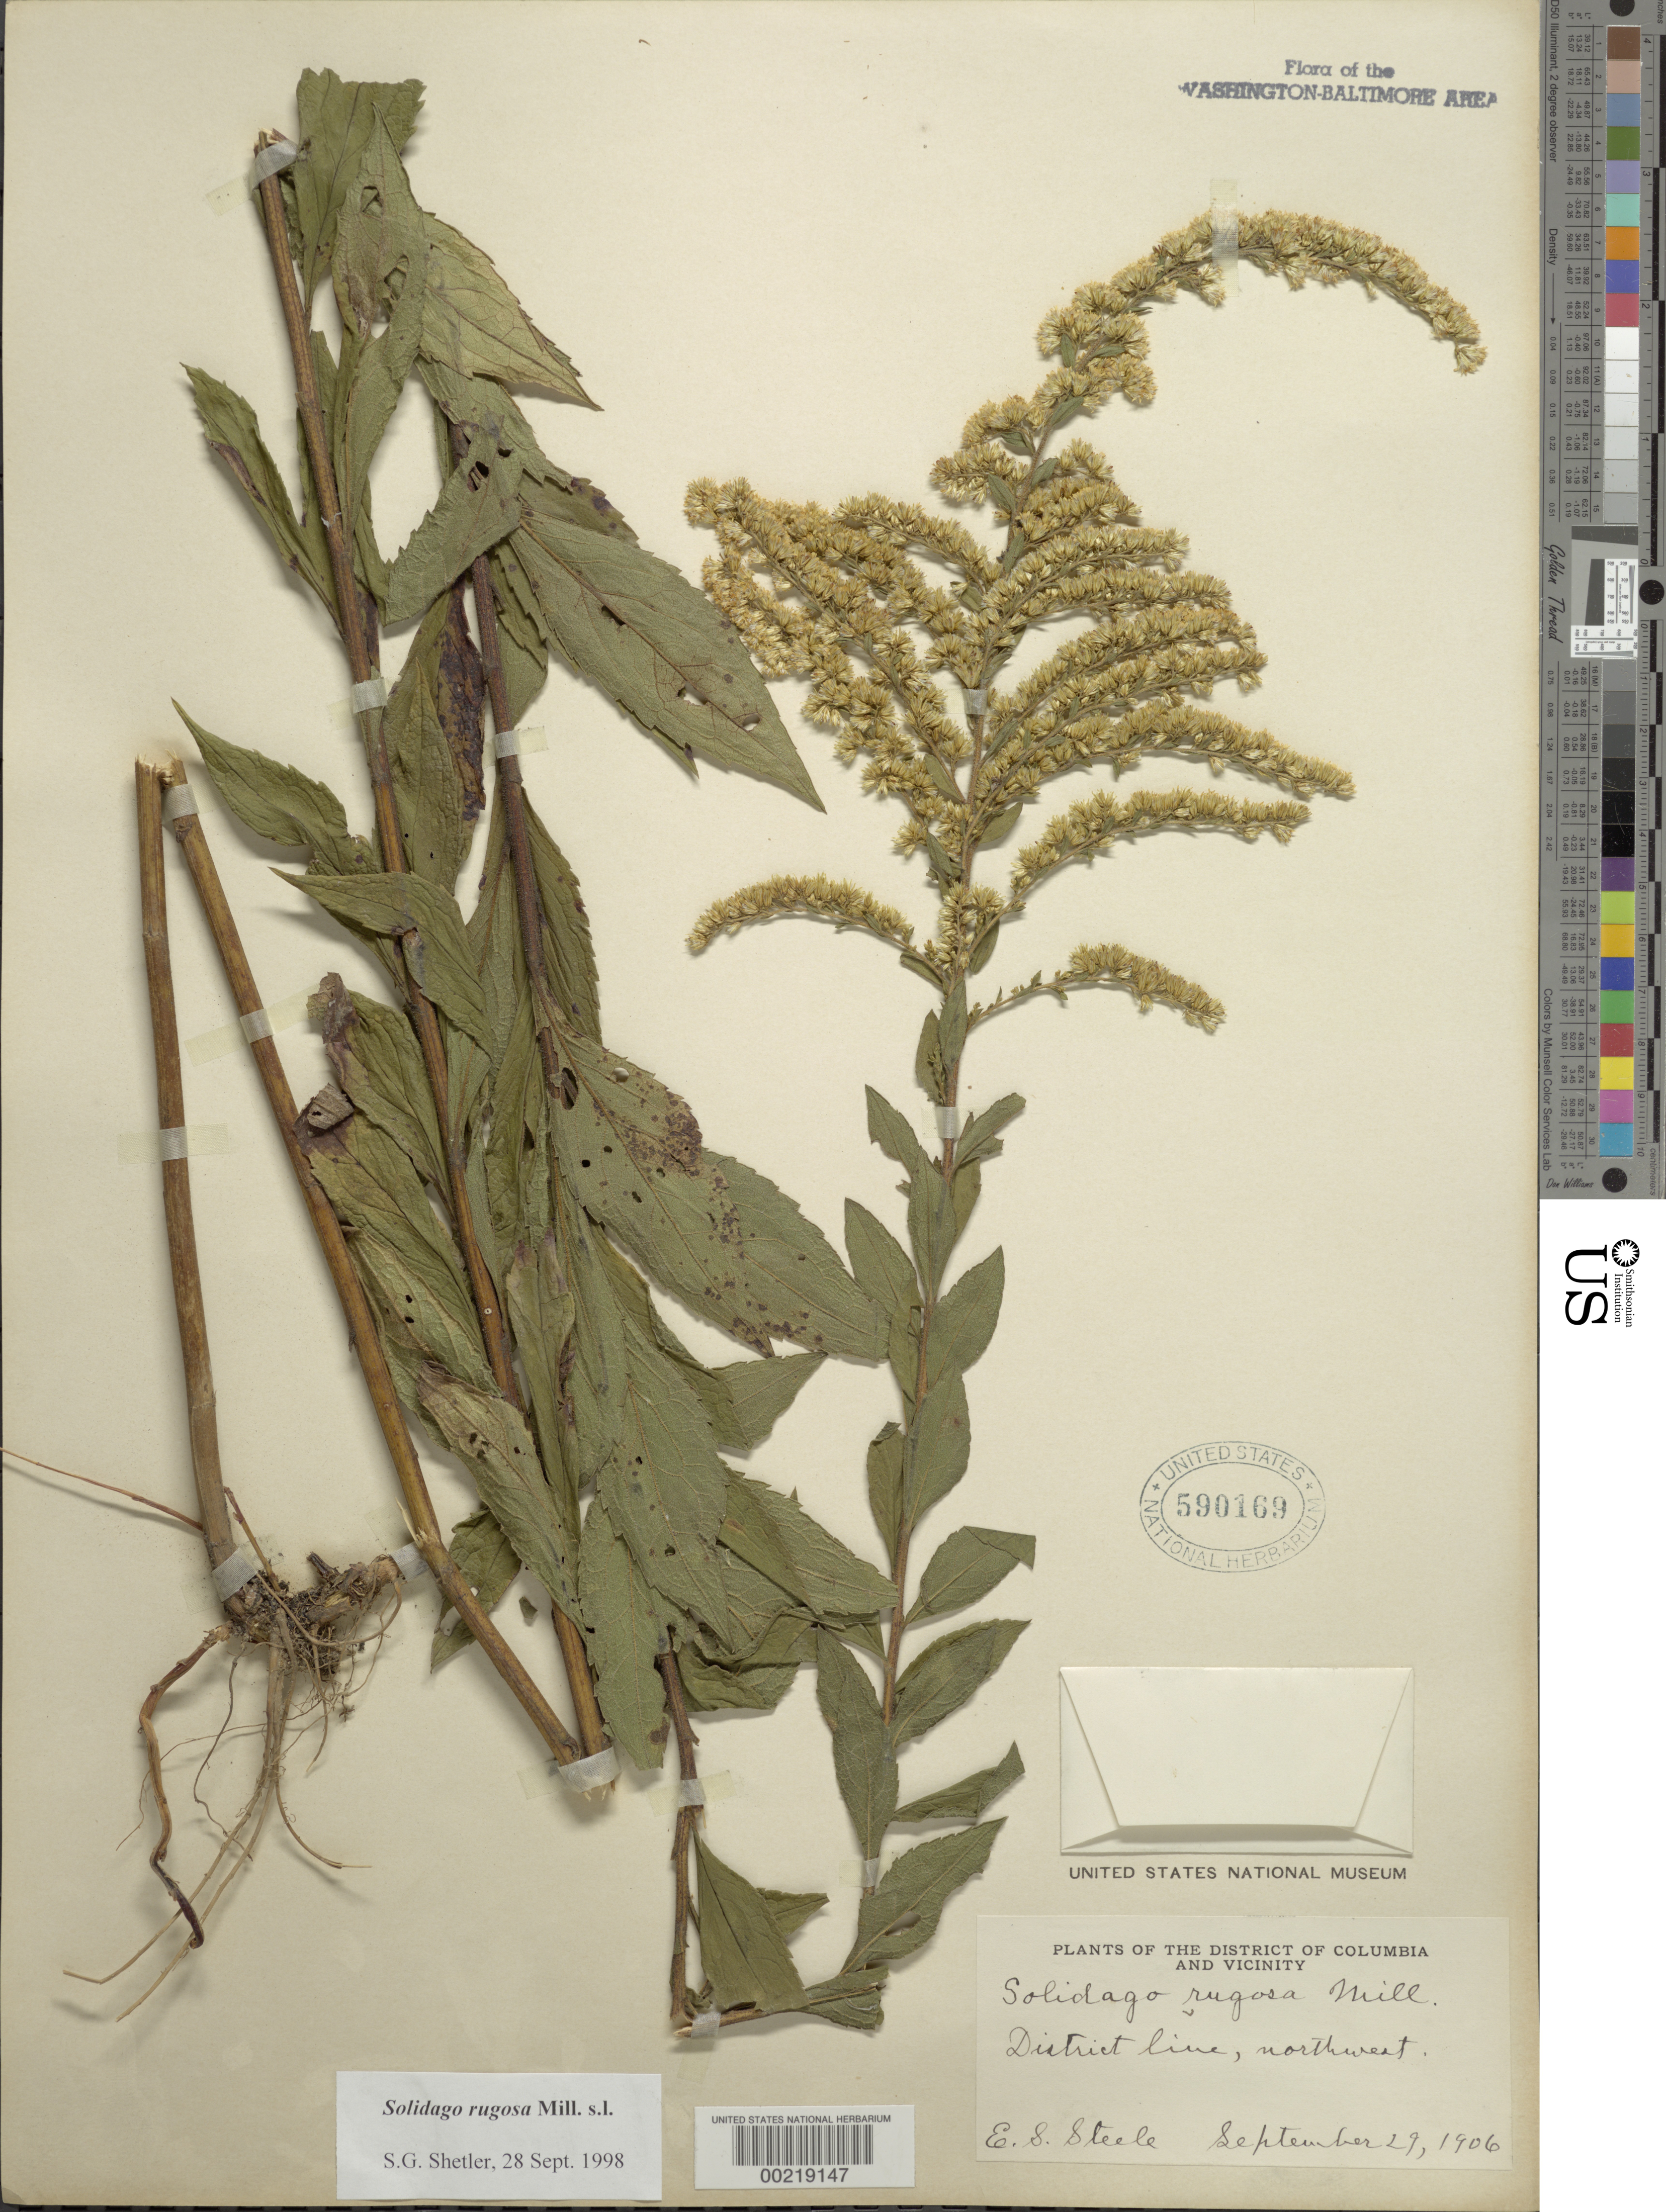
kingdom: Plantae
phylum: Tracheophyta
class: Magnoliopsida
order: Asterales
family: Asteraceae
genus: Solidago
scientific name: Solidago rugosa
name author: Mill.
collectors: E. Steele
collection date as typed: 29 Sep 1906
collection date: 1906-09-29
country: United States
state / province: District of Columbia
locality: District Line NW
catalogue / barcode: US 590169